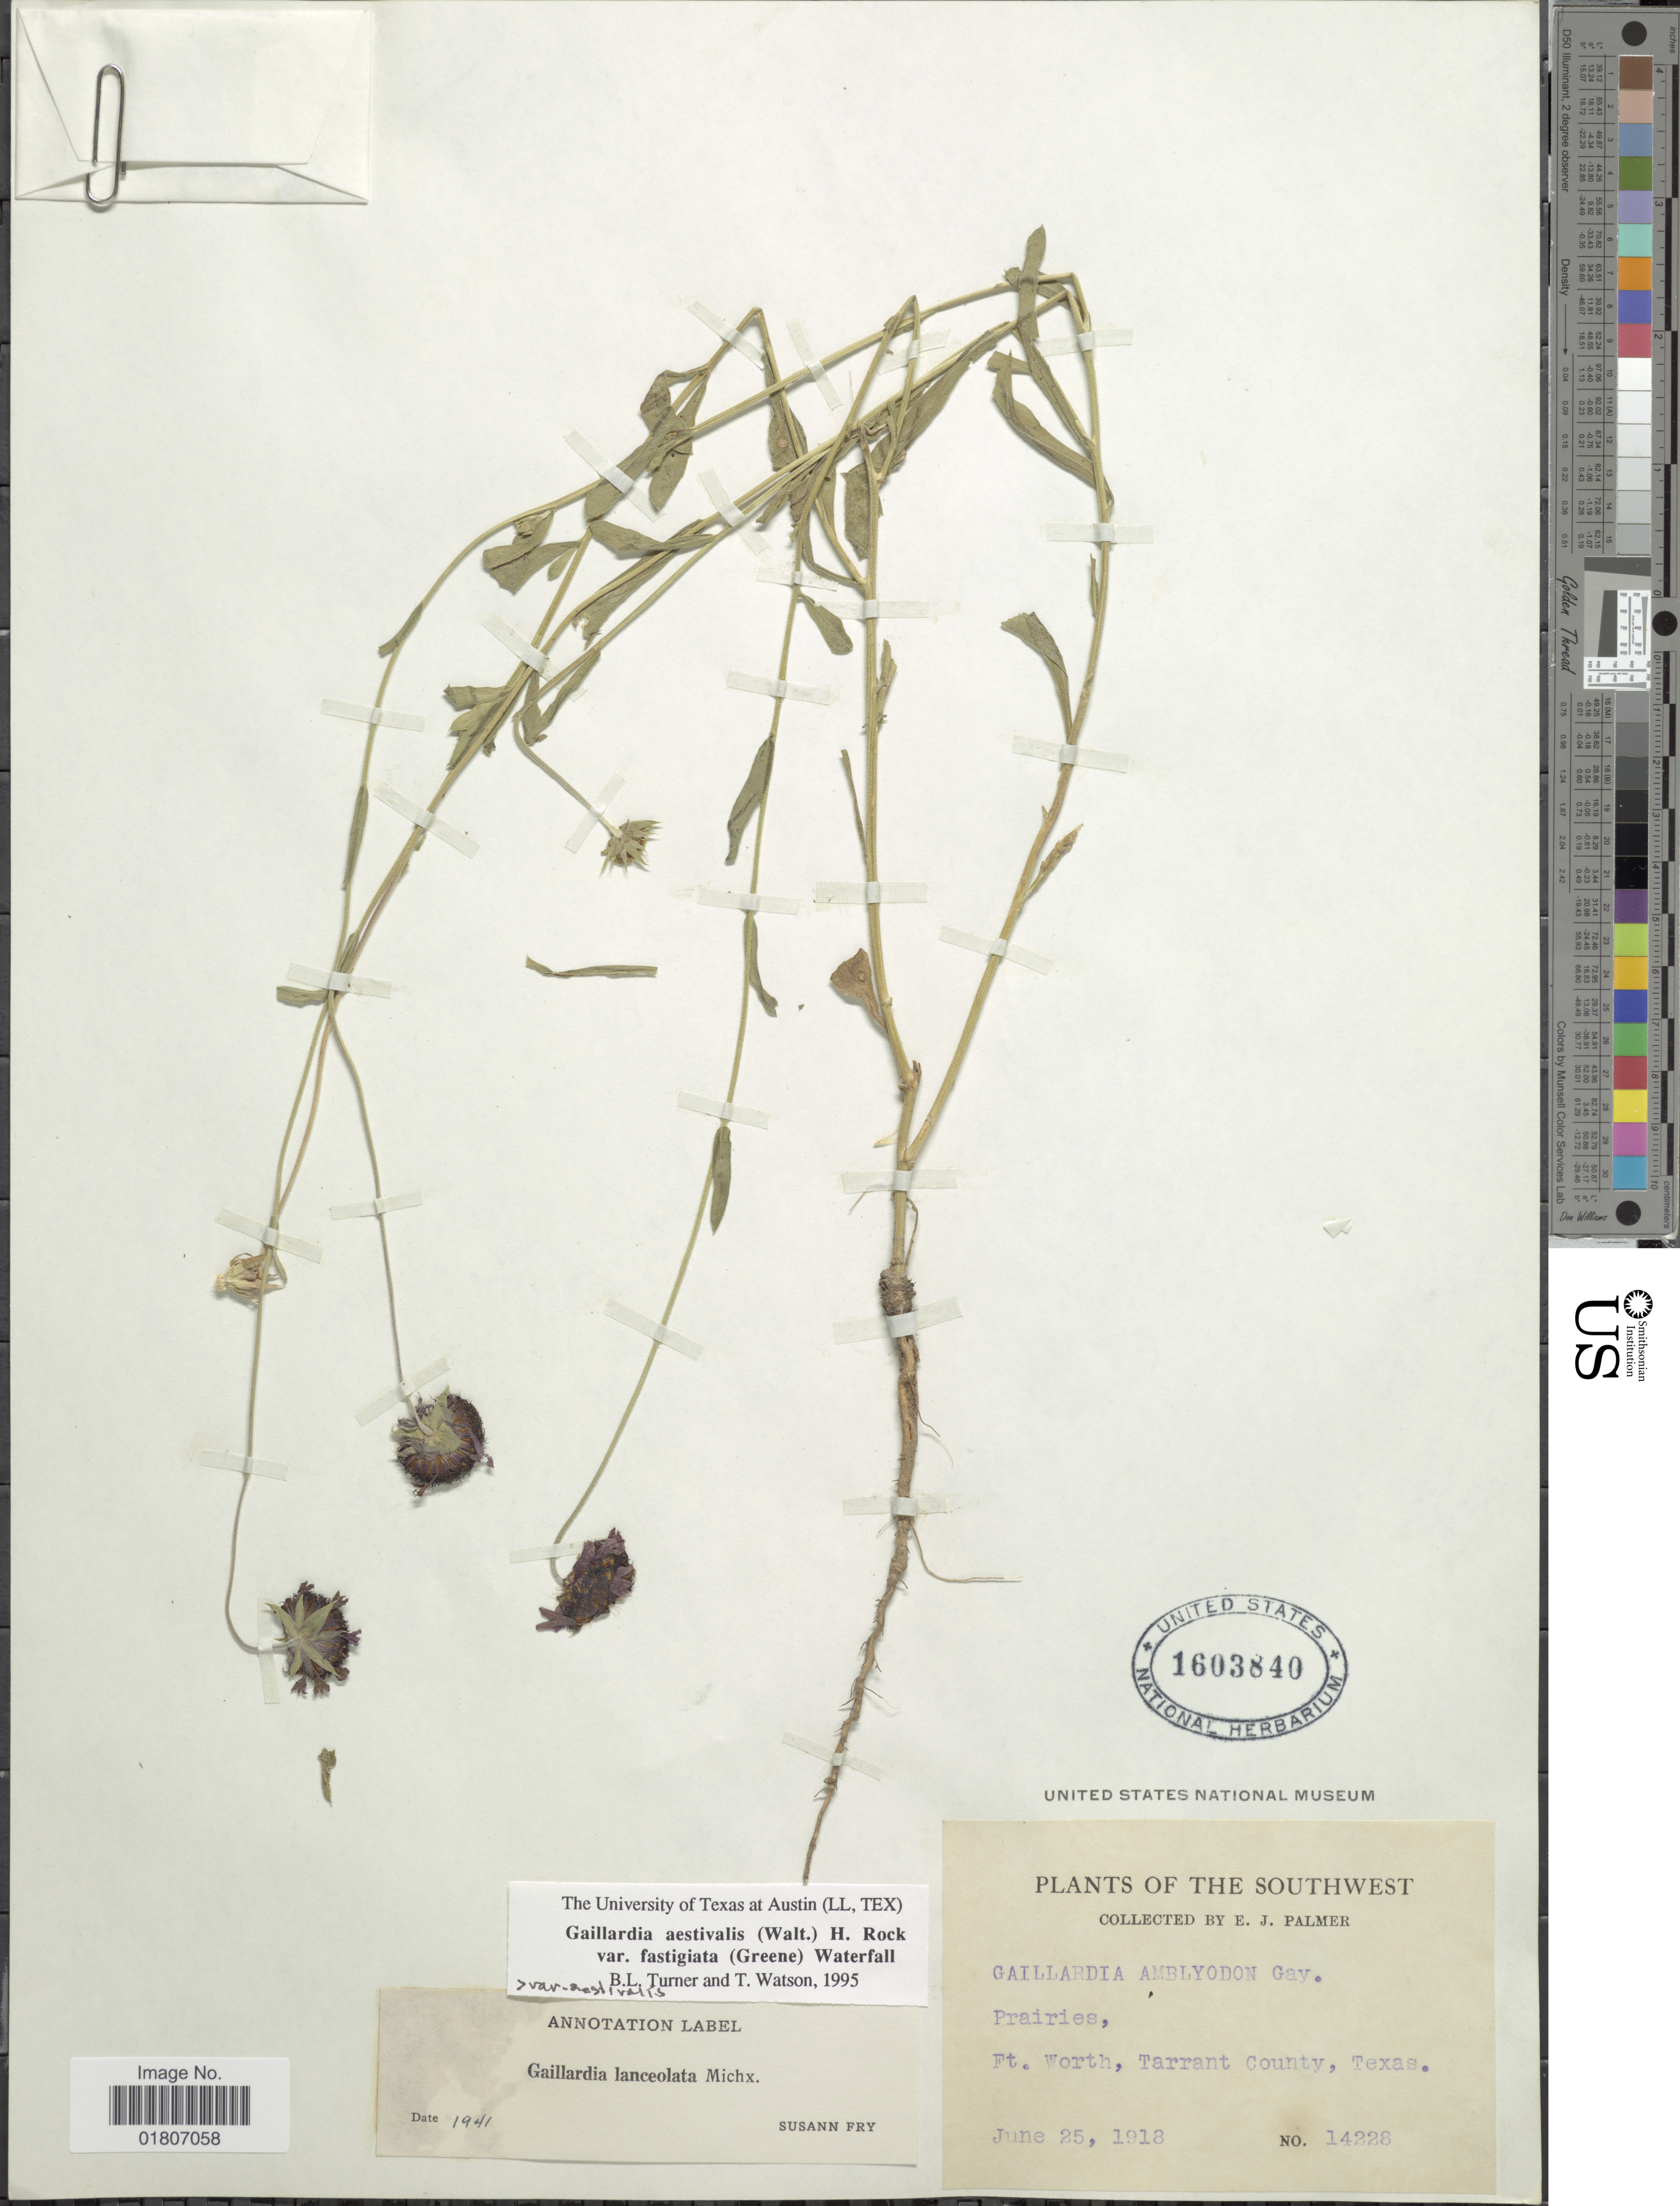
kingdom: Plantae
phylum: Tracheophyta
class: Magnoliopsida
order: Asterales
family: Asteraceae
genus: Gaillardia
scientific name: Gaillardia aestivalis var. fastigiata (indet)?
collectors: E. J. Palmer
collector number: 14228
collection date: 1918-06-25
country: United States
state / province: Texas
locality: Southwest. Ft. Worth, Tarrant County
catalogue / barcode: US 1603840